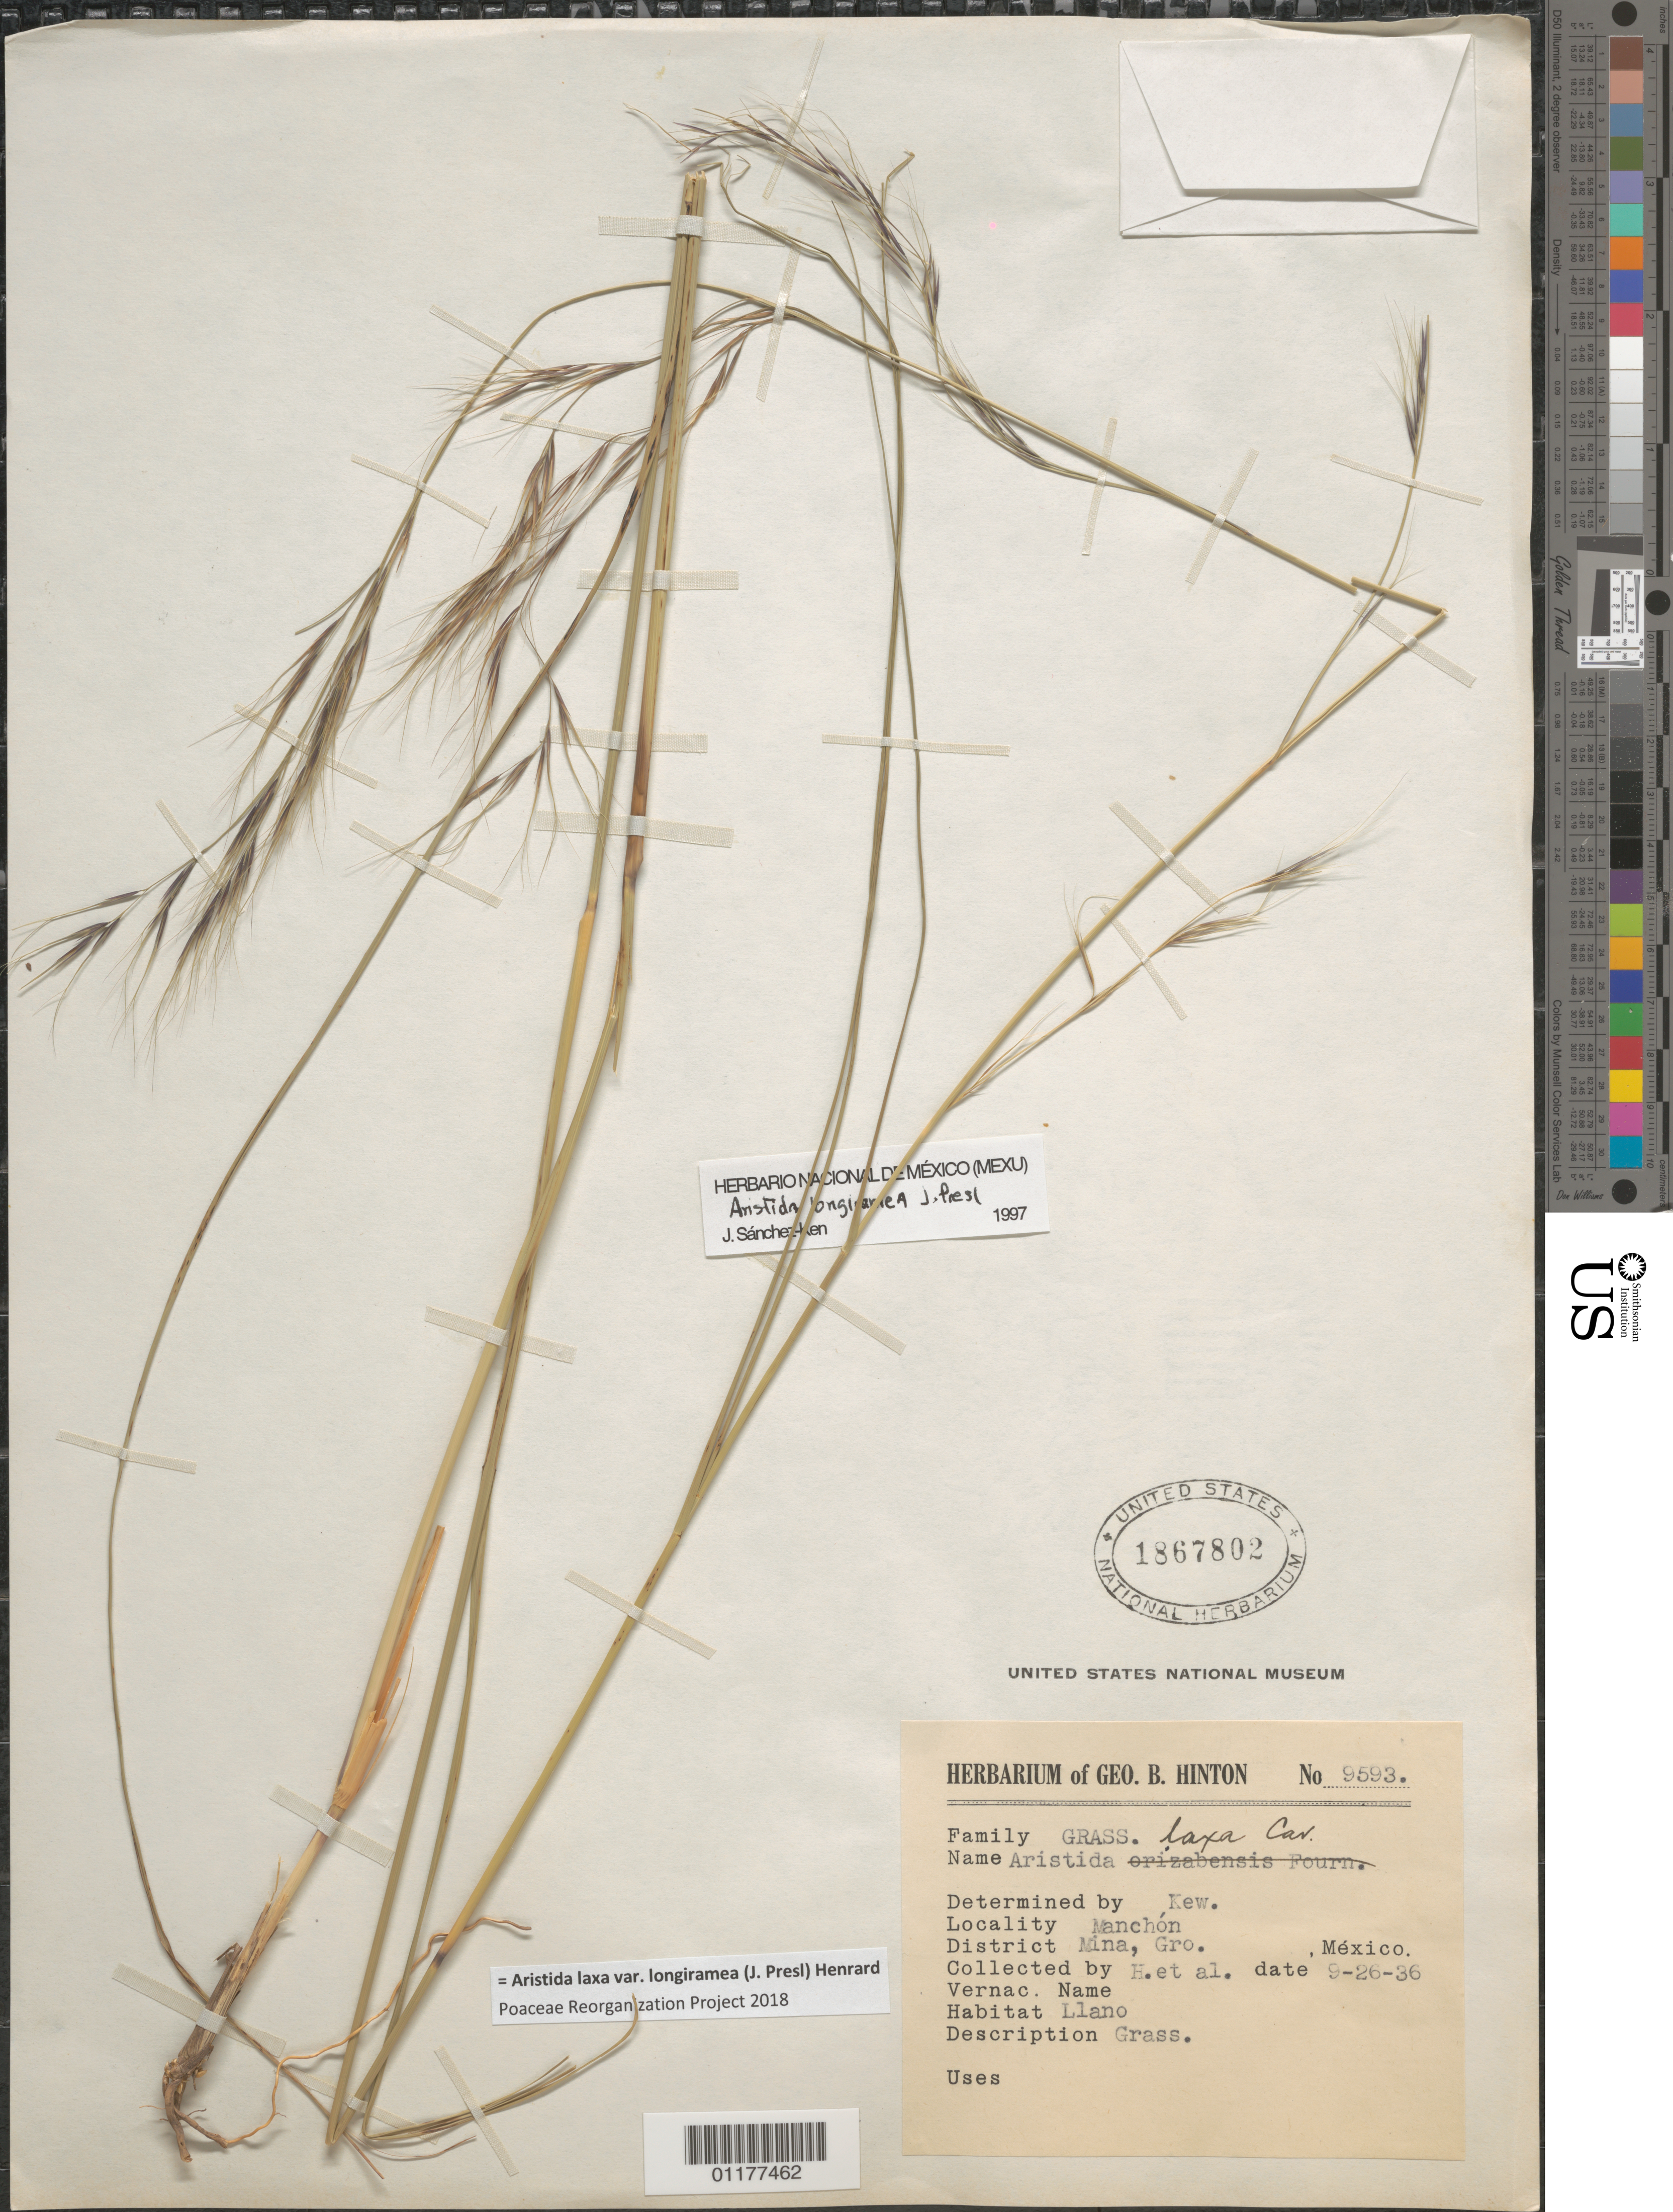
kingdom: Plantae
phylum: Tracheophyta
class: Liliopsida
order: Poales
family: Poaceae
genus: Aristida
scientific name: Aristida laxa var. longiramea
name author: (J. Presl) Henr.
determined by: Poaceae Reorganization Project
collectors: G. B. Hinton et al.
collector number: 9593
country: Mexico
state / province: Colima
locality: El Manchon, Mina, Gro.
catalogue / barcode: US 1867802